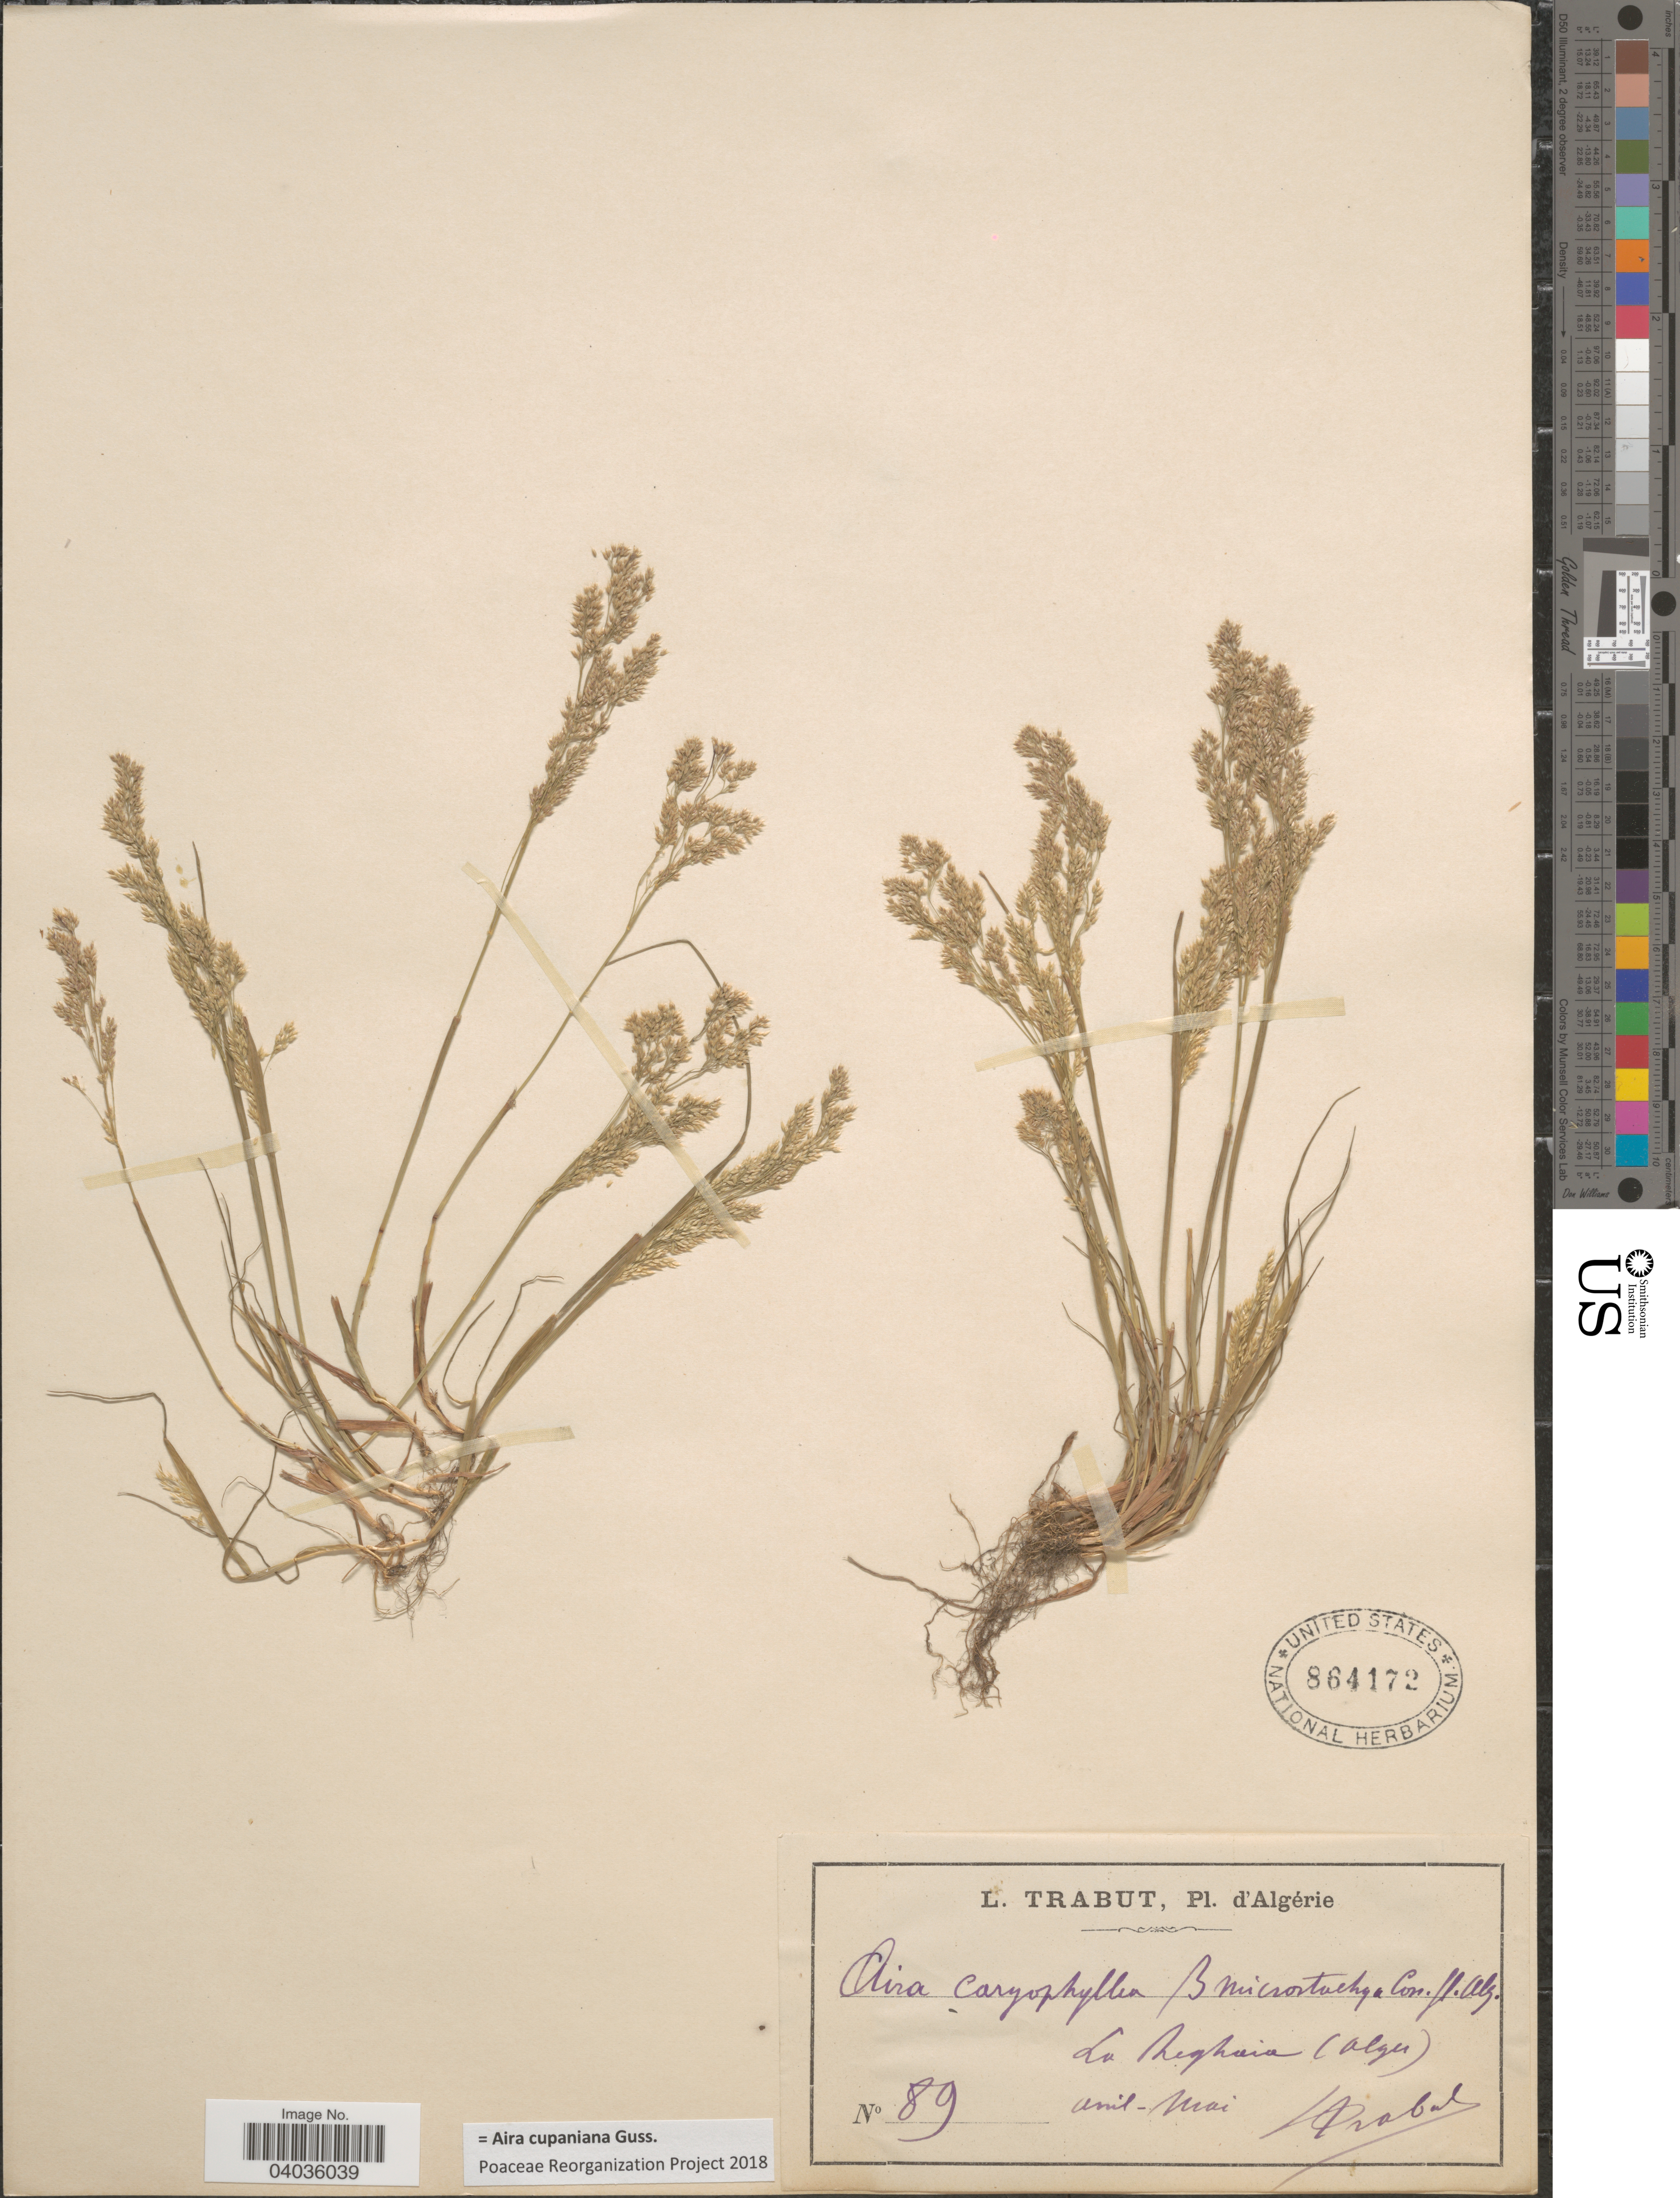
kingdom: Plantae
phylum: Tracheophyta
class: Liliopsida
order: Poales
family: Poaceae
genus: Aira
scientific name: Aira cupaniana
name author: Gussone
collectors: L. Trabut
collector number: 89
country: Algeria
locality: La Reghaia (Alger).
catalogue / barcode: US 864172